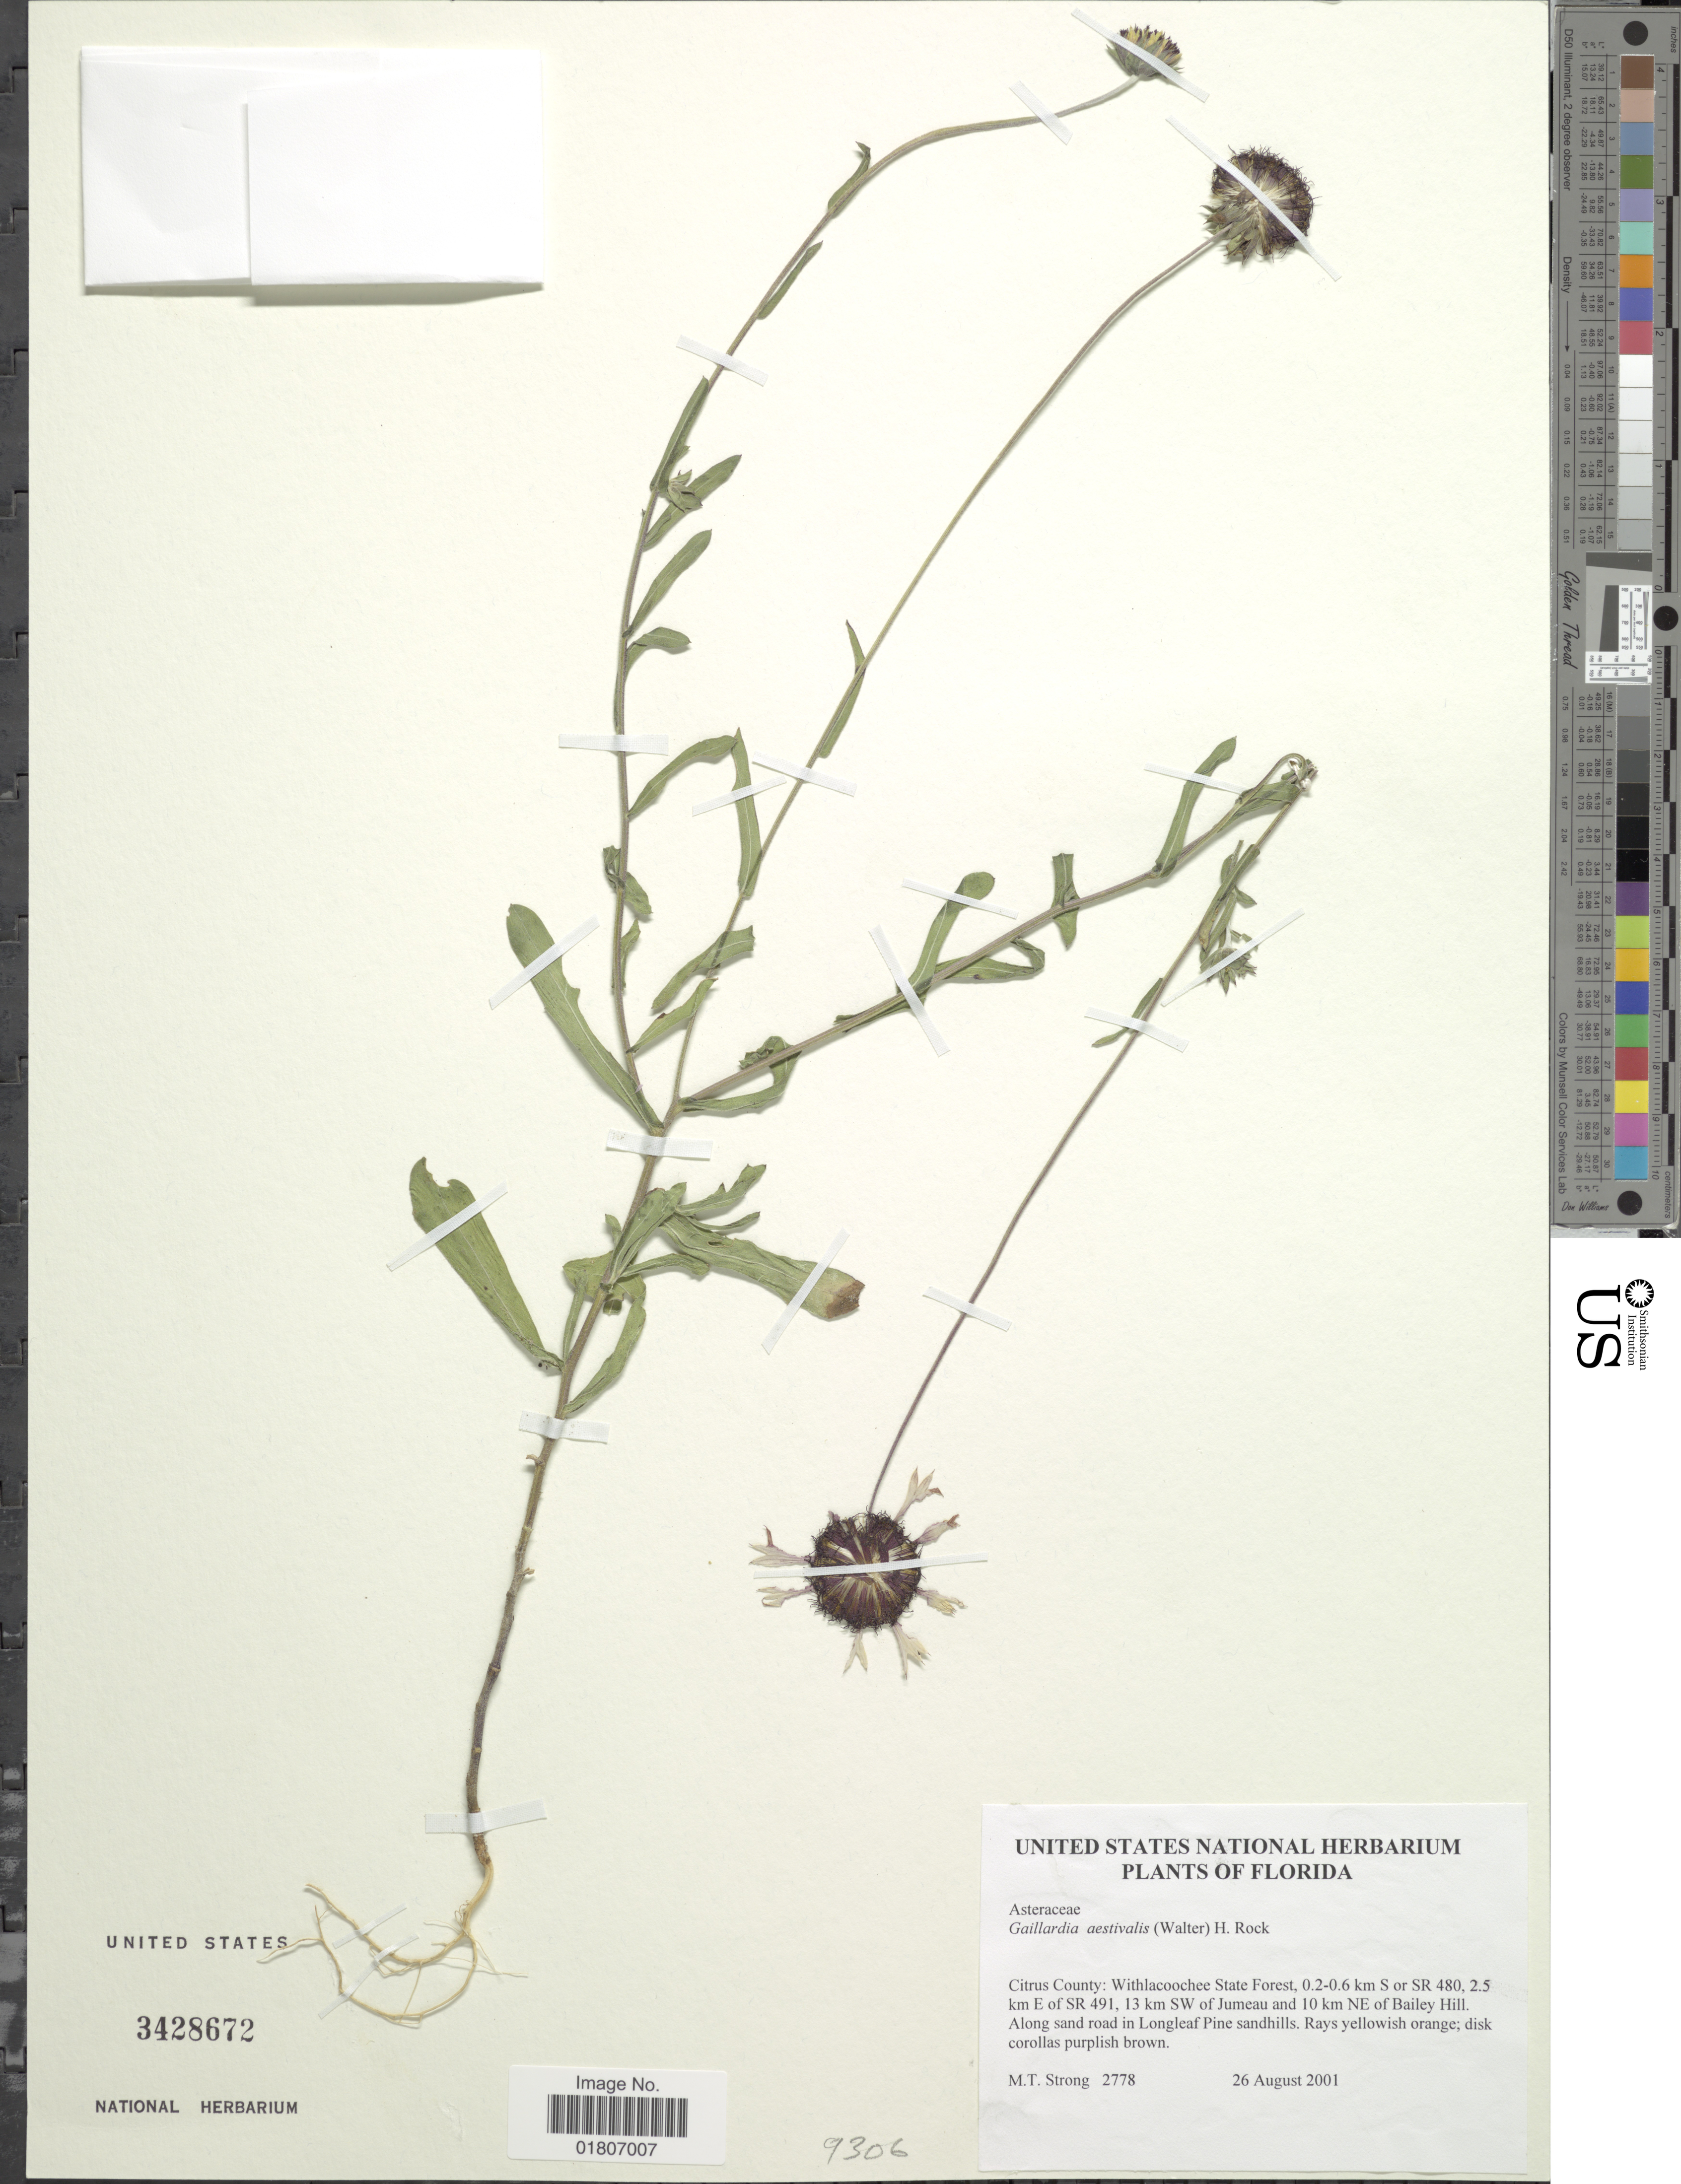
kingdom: Plantae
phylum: Tracheophyta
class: Magnoliopsida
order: Asterales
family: Asteraceae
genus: Gaillardia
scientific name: Gaillardia aestivalis var. aestivalis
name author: (Walter) H. Rock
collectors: M. T. Strong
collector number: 2778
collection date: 2001-08-26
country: United States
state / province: Florida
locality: Citrus County: Withlacoochee State Forest, 0.2-0.6 km S or SR 480, 2.5 km E of SR 491, 13 km SW of Jumeau and 10 km NE of Bailey Hill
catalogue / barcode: US 3428672